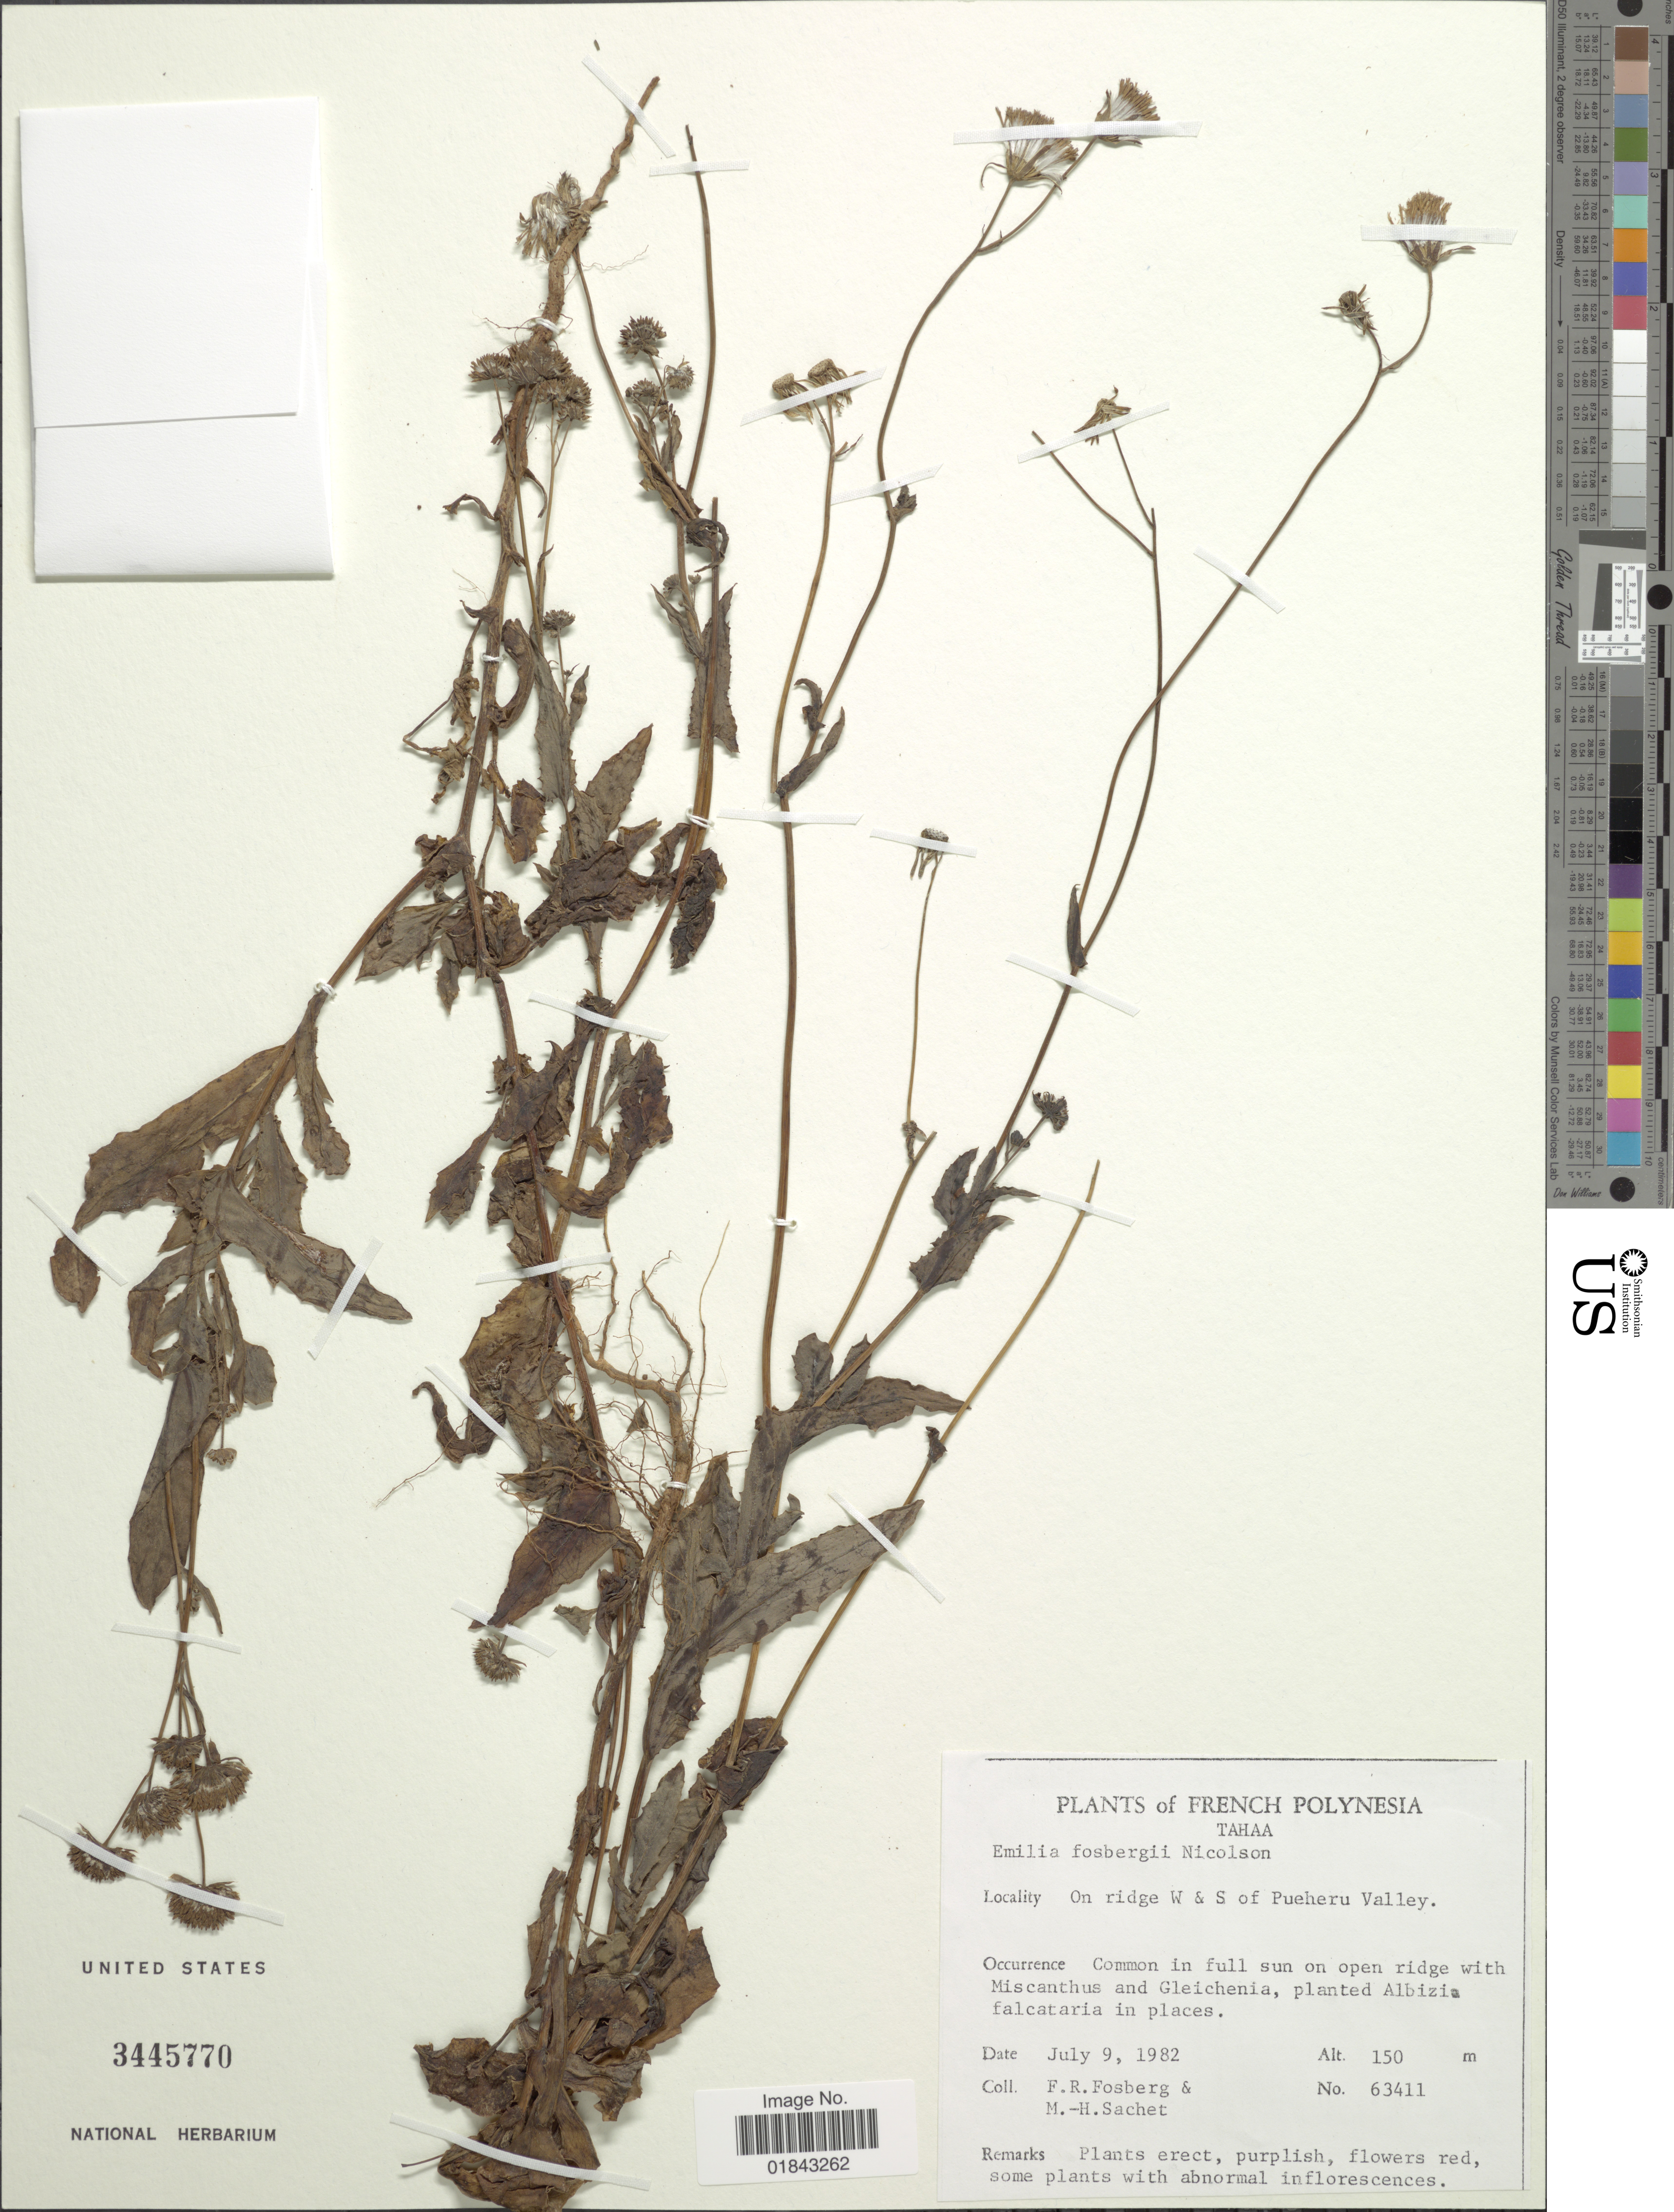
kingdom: Plantae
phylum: Tracheophyta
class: Magnoliopsida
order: Asterales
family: Asteraceae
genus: Emilia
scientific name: Emilia fosbergii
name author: Nicolson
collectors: F. R. Fosberg & M.-H. Sachet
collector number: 63411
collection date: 1982-07-09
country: French Polynesia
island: Tahaa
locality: Tahaa, on ridge W & S of Pueheru Valley, common in full sun on open ridge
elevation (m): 150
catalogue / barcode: US 3445770